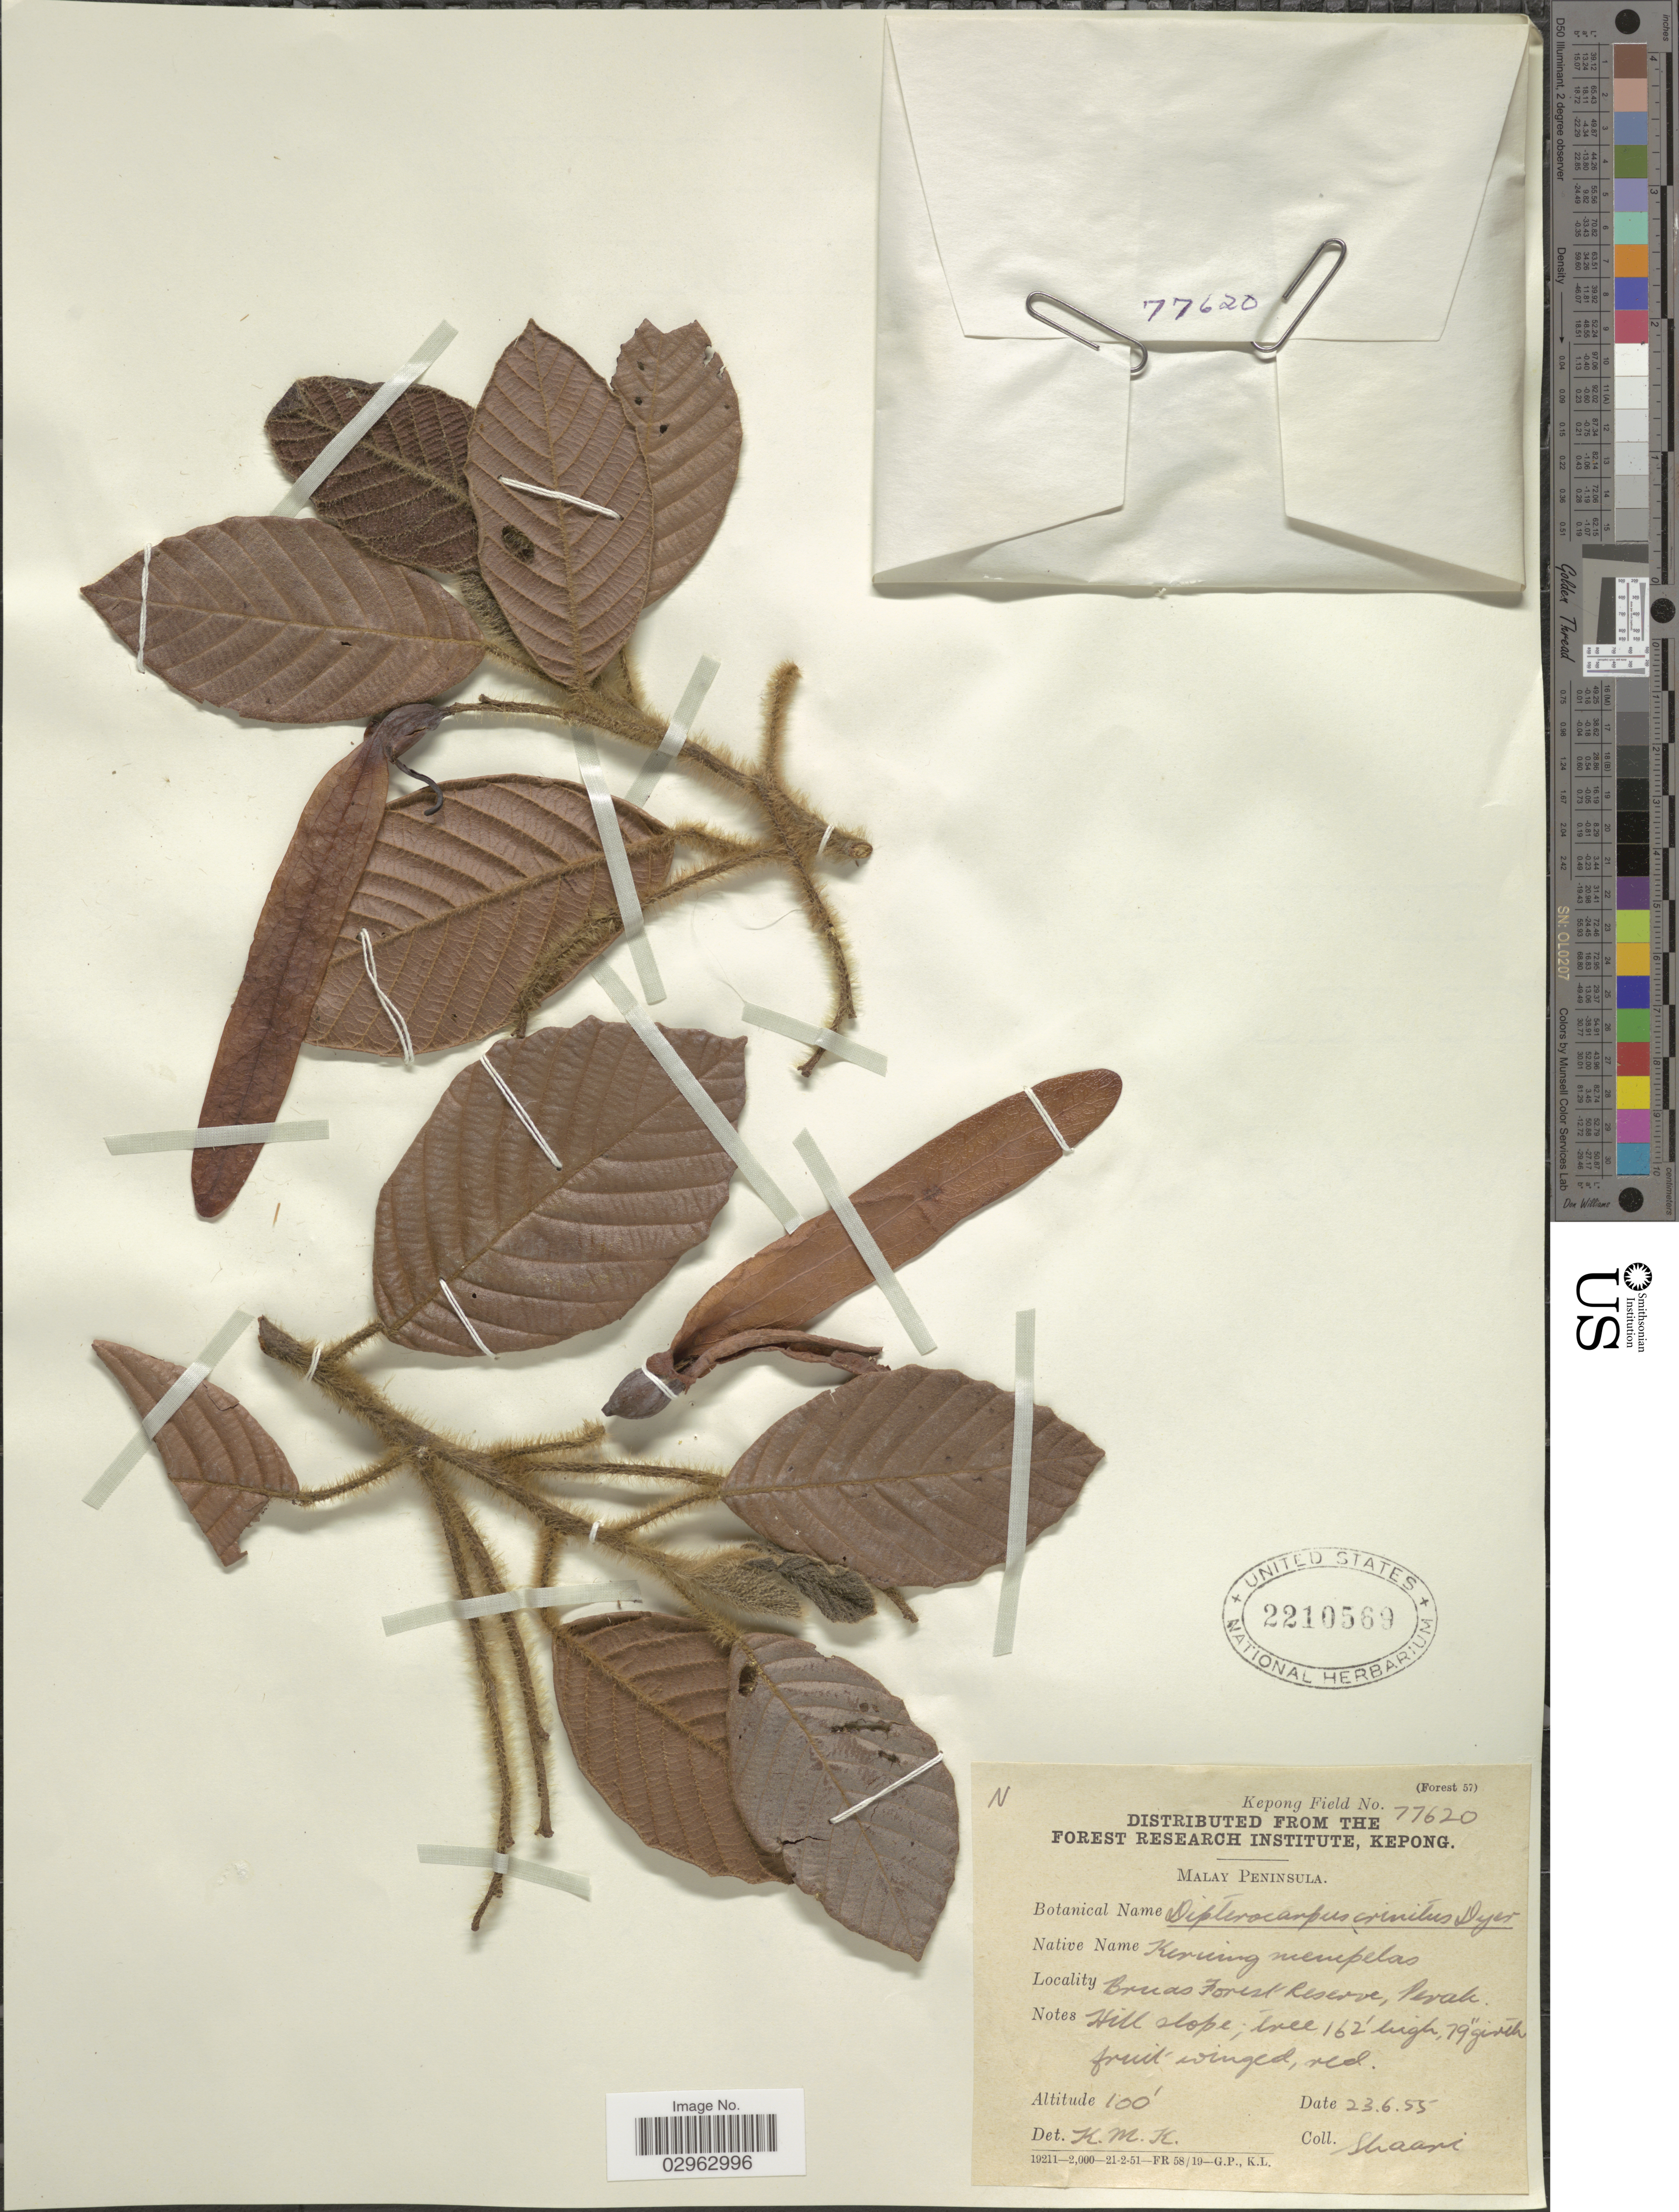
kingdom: Plantae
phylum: Tracheophyta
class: Magnoliopsida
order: Malvales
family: Dipterocarpaceae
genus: Dipterocarpus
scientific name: Dipterocarpus crinitus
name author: Dyer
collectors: Shaari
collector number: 77620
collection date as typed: Transcribed d/m/y: 23/6/55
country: Malaysia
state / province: Perak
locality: Bruas Forest Reserve.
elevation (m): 30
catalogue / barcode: US 2210569